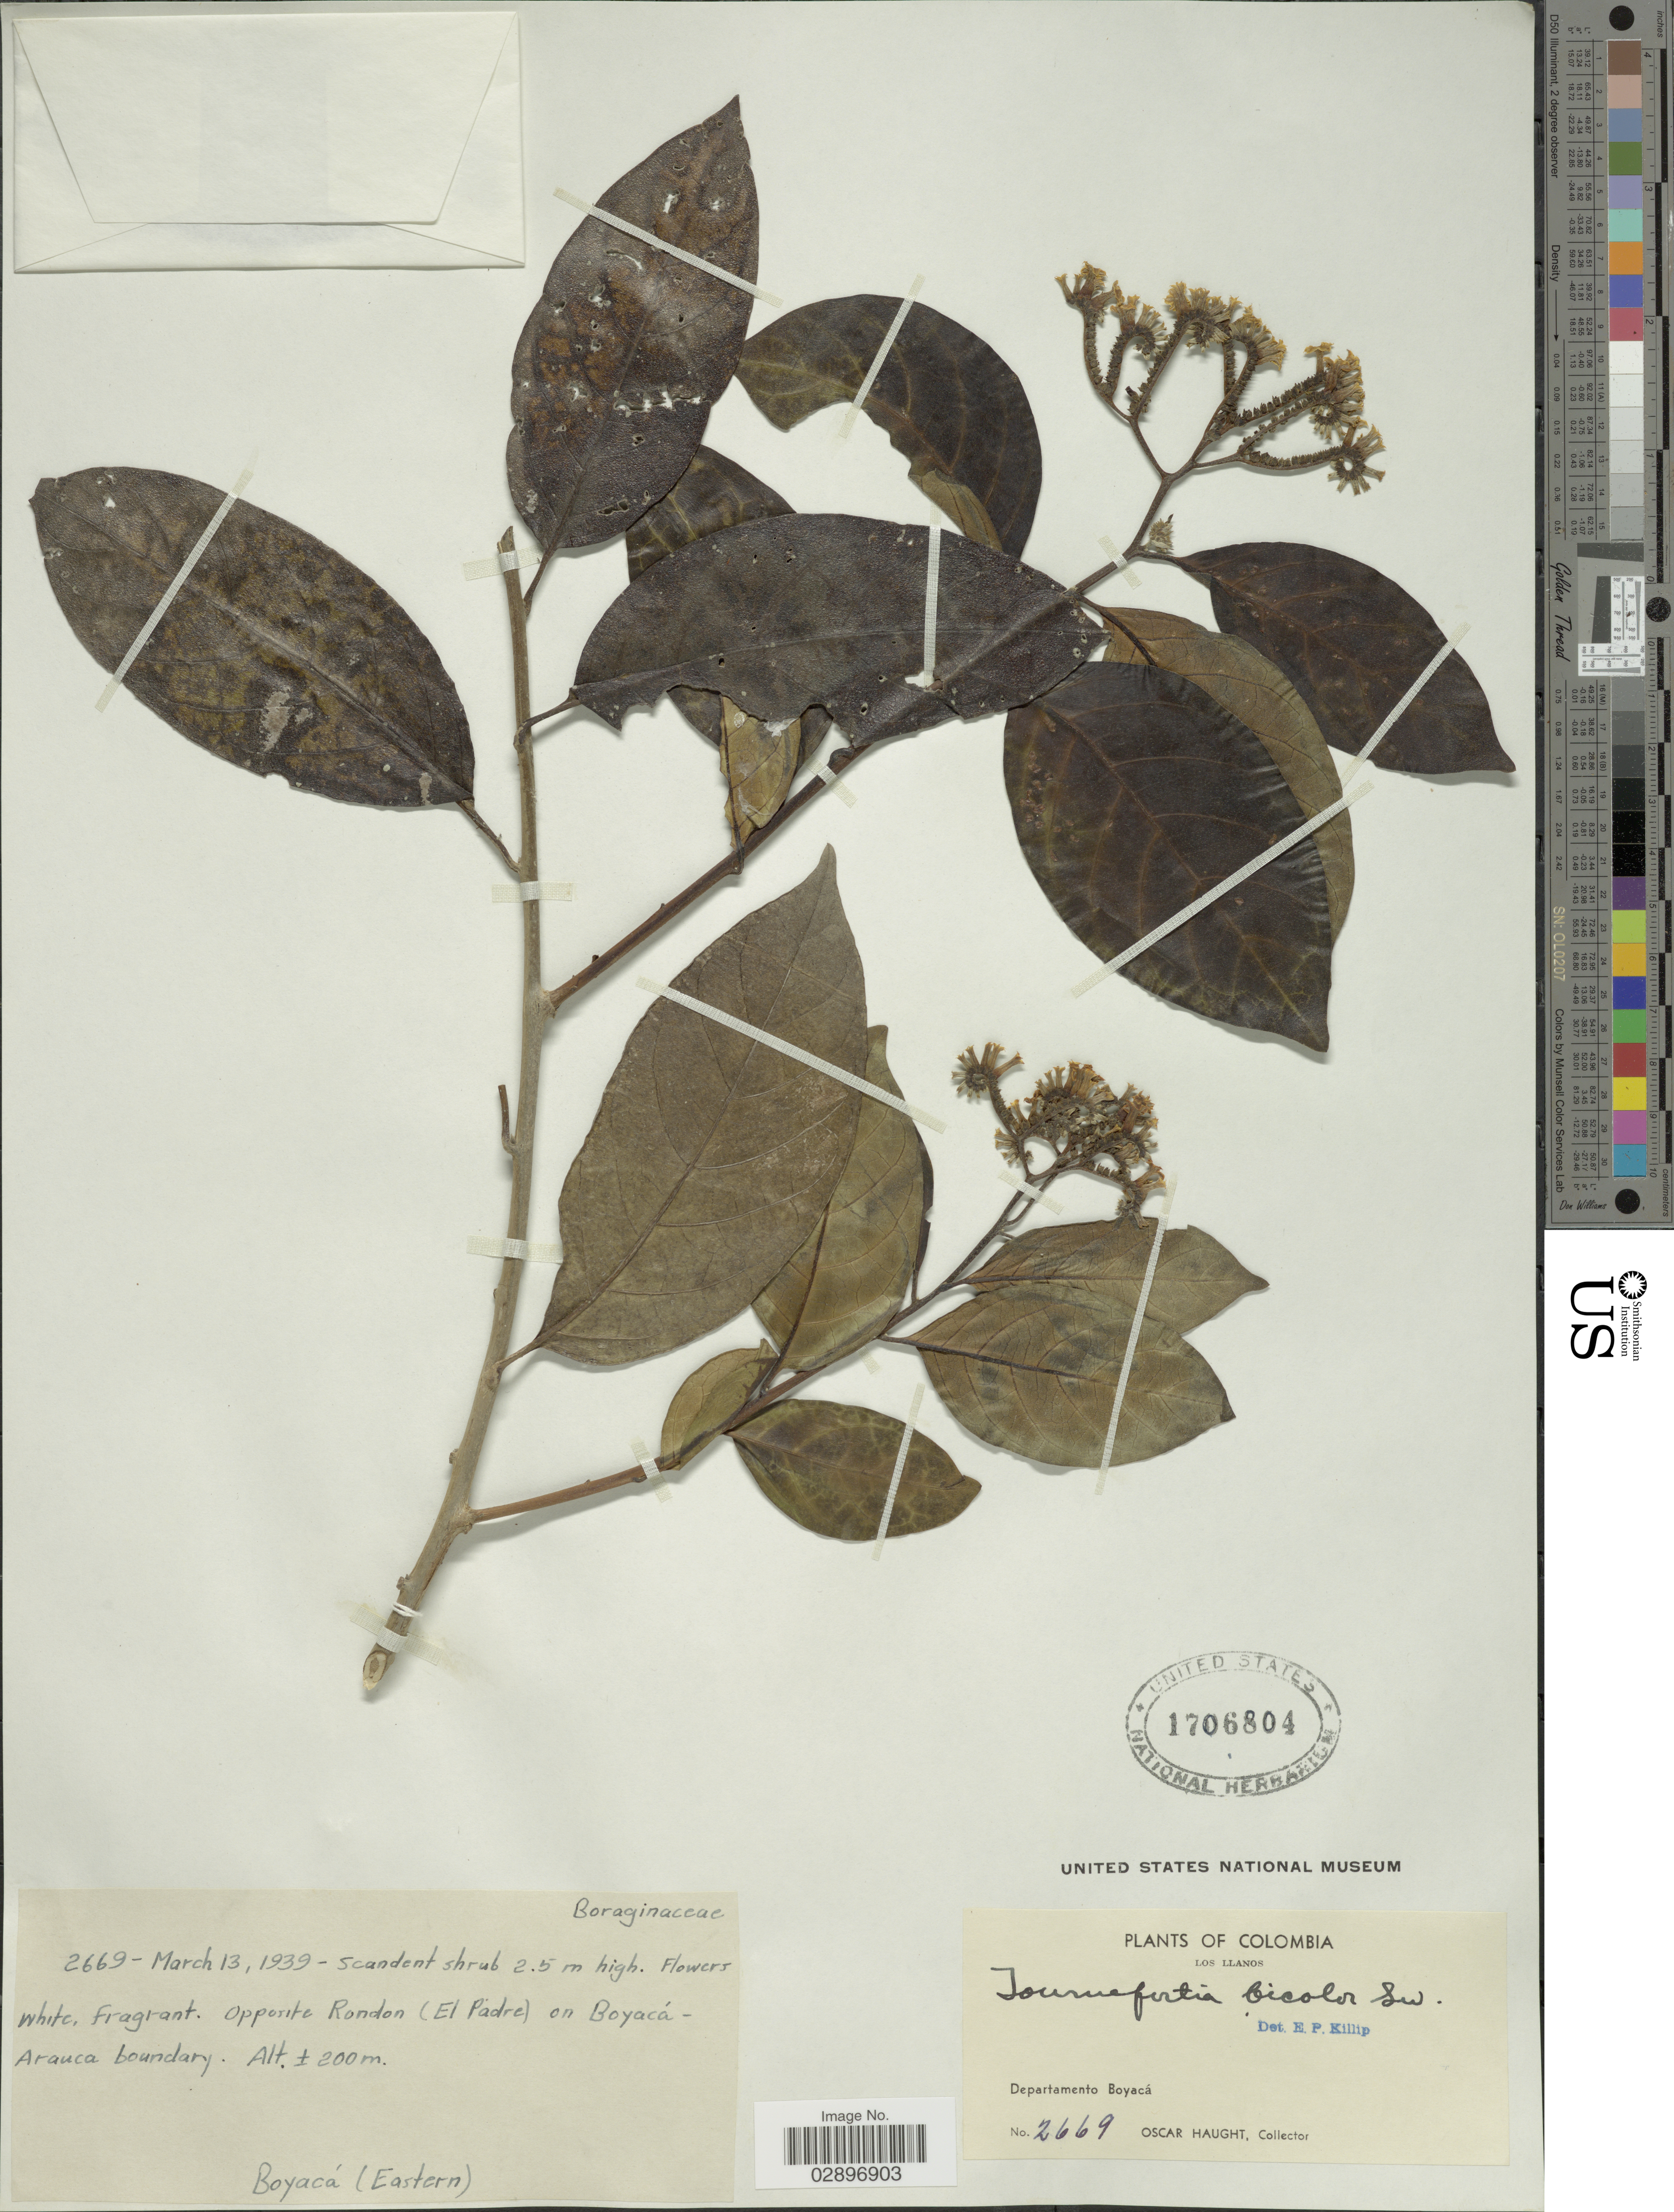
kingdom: Plantae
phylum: Tracheophyta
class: Magnoliopsida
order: Boraginales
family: Heliotropiaceae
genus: Tournefortia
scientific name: Tournefortia bicolor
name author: Sw.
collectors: O. L. Haught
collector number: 2669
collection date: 1939-03-13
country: Colombia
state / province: Boyacá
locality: Los Lllanos. Departamento Boyacá. Opposite Rondon (El Padre) on Boyacá-Arauca boundary.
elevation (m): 200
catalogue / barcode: US 1706804